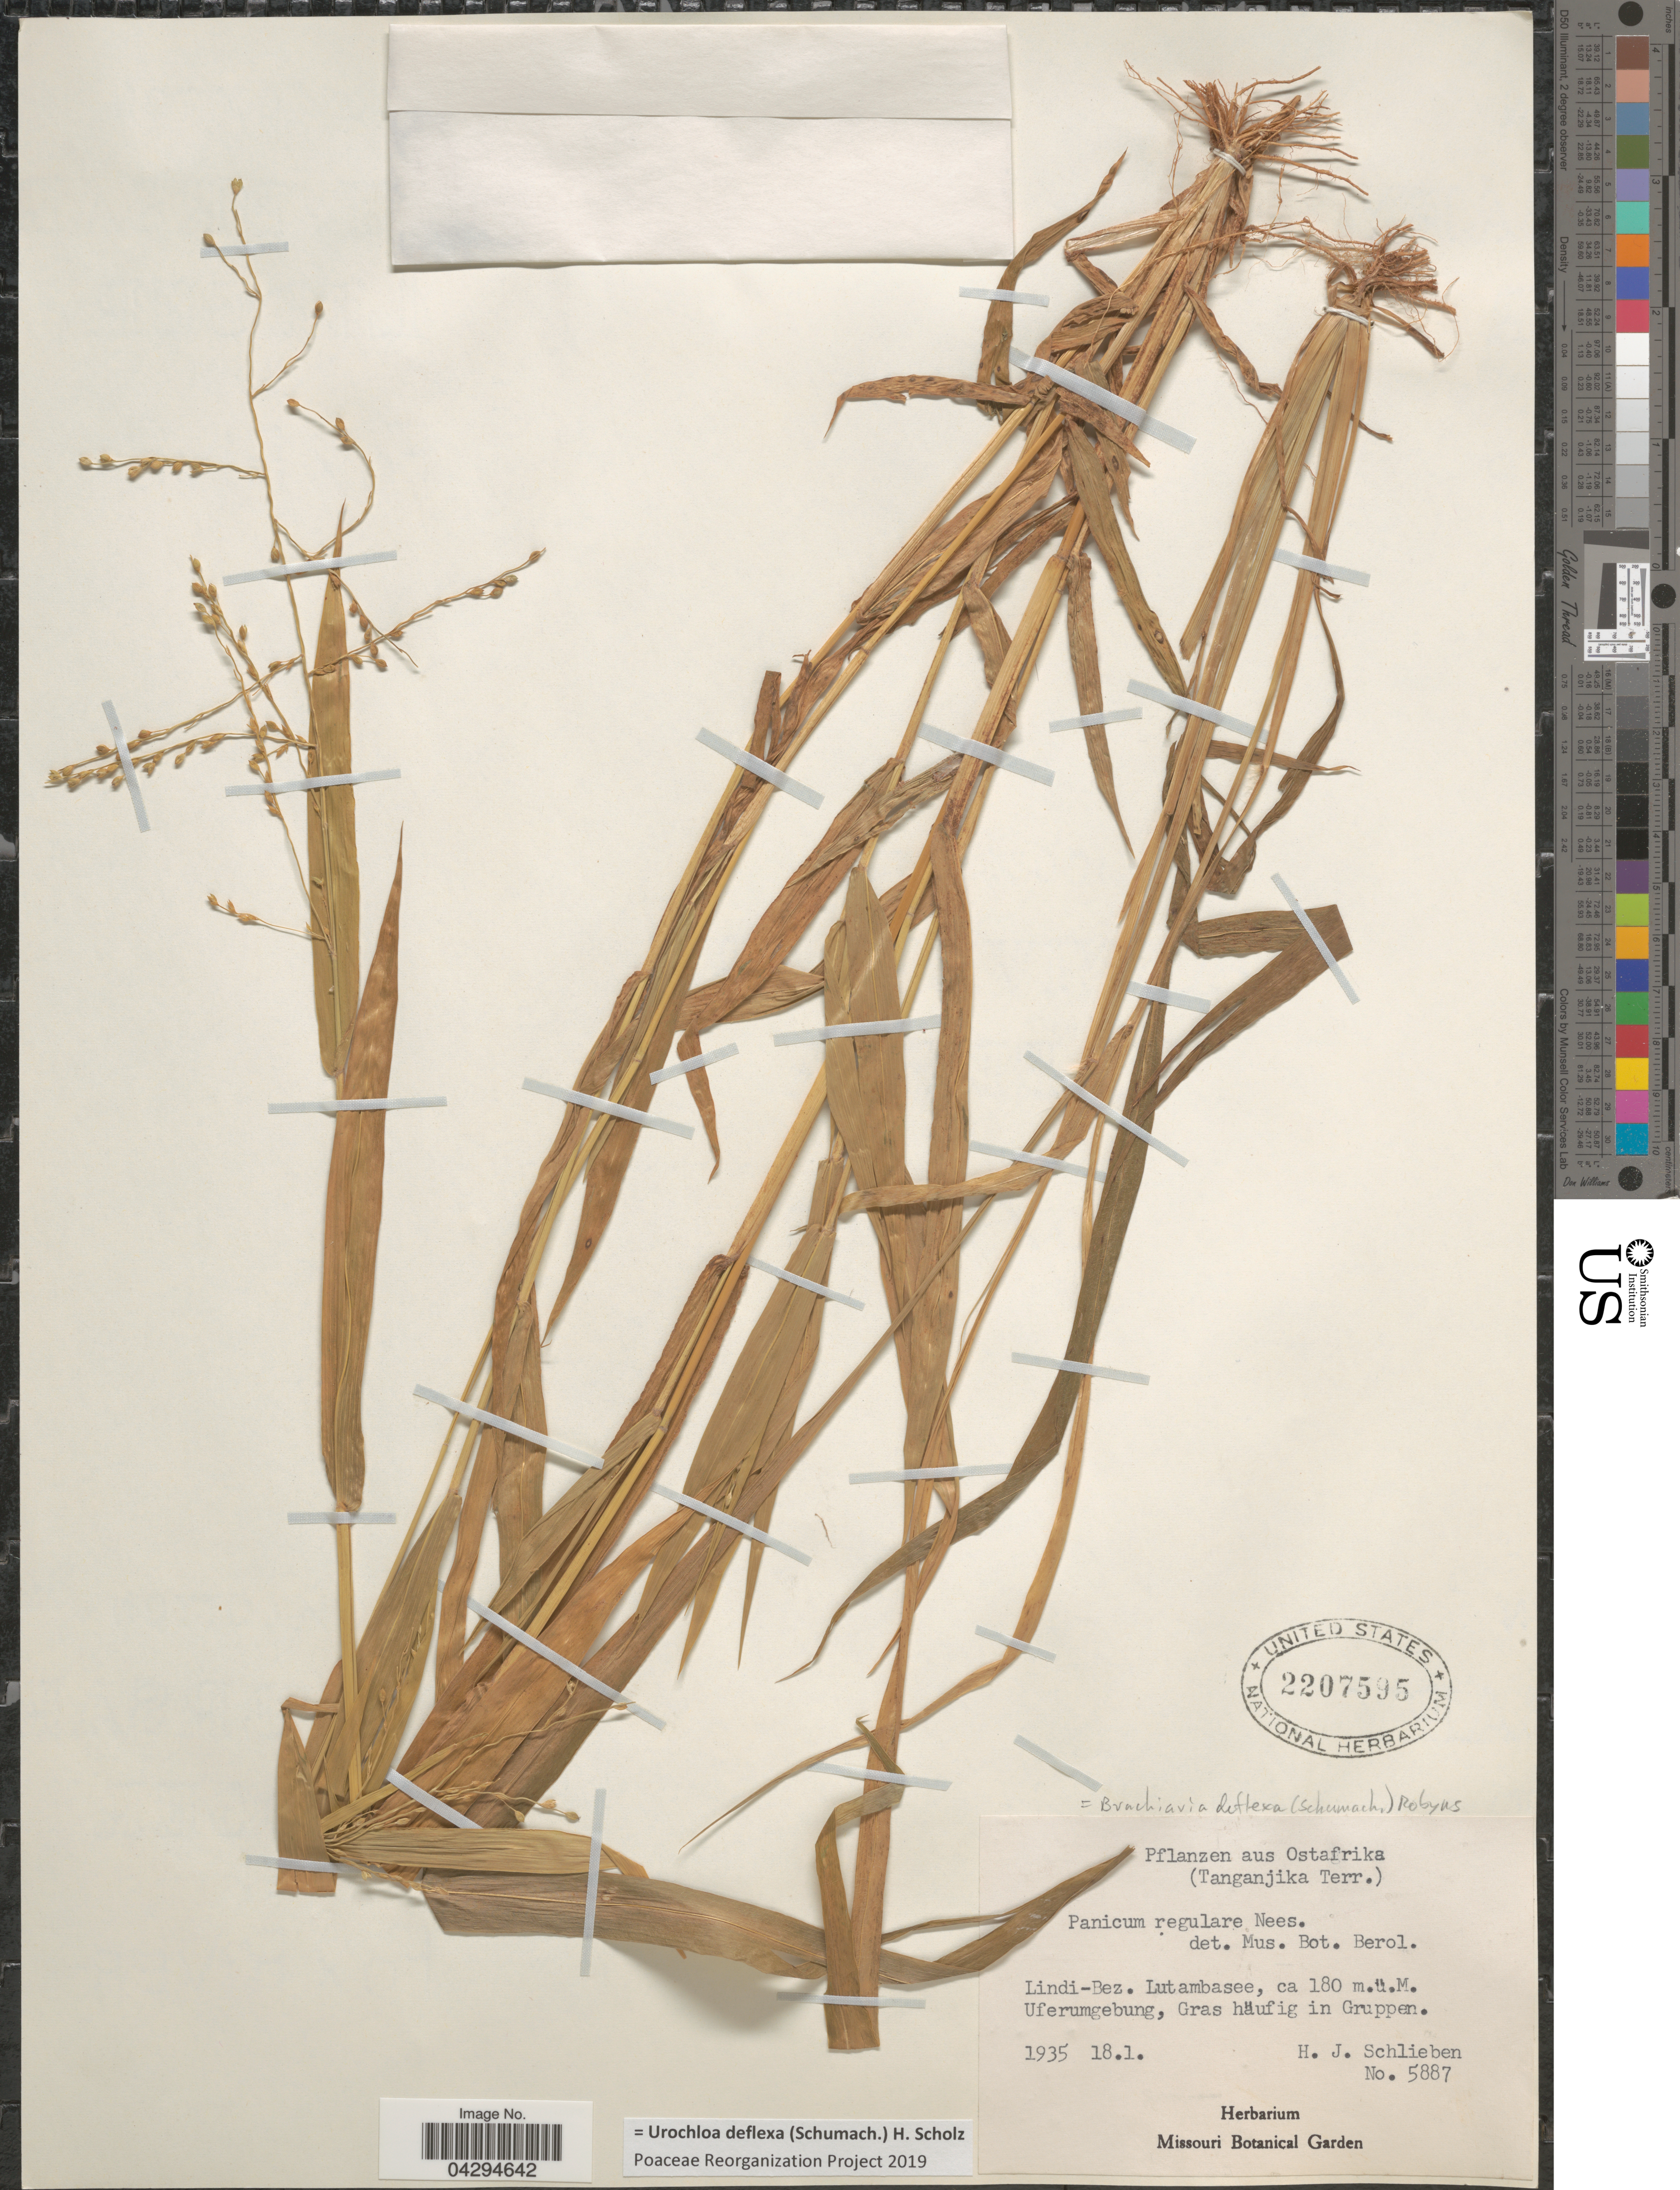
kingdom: Plantae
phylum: Tracheophyta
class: Liliopsida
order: Poales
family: Poaceae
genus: Urochloa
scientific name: Urochloa deflexa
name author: (Schumach.) H. Scholz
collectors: H. J. Schlieben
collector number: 5887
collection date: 1935-01-18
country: Tanzania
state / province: Lindi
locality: Ostafrika (Tanganjika Terr.). Lindi-Bez. Lutambasee.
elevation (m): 180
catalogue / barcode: US 2207595